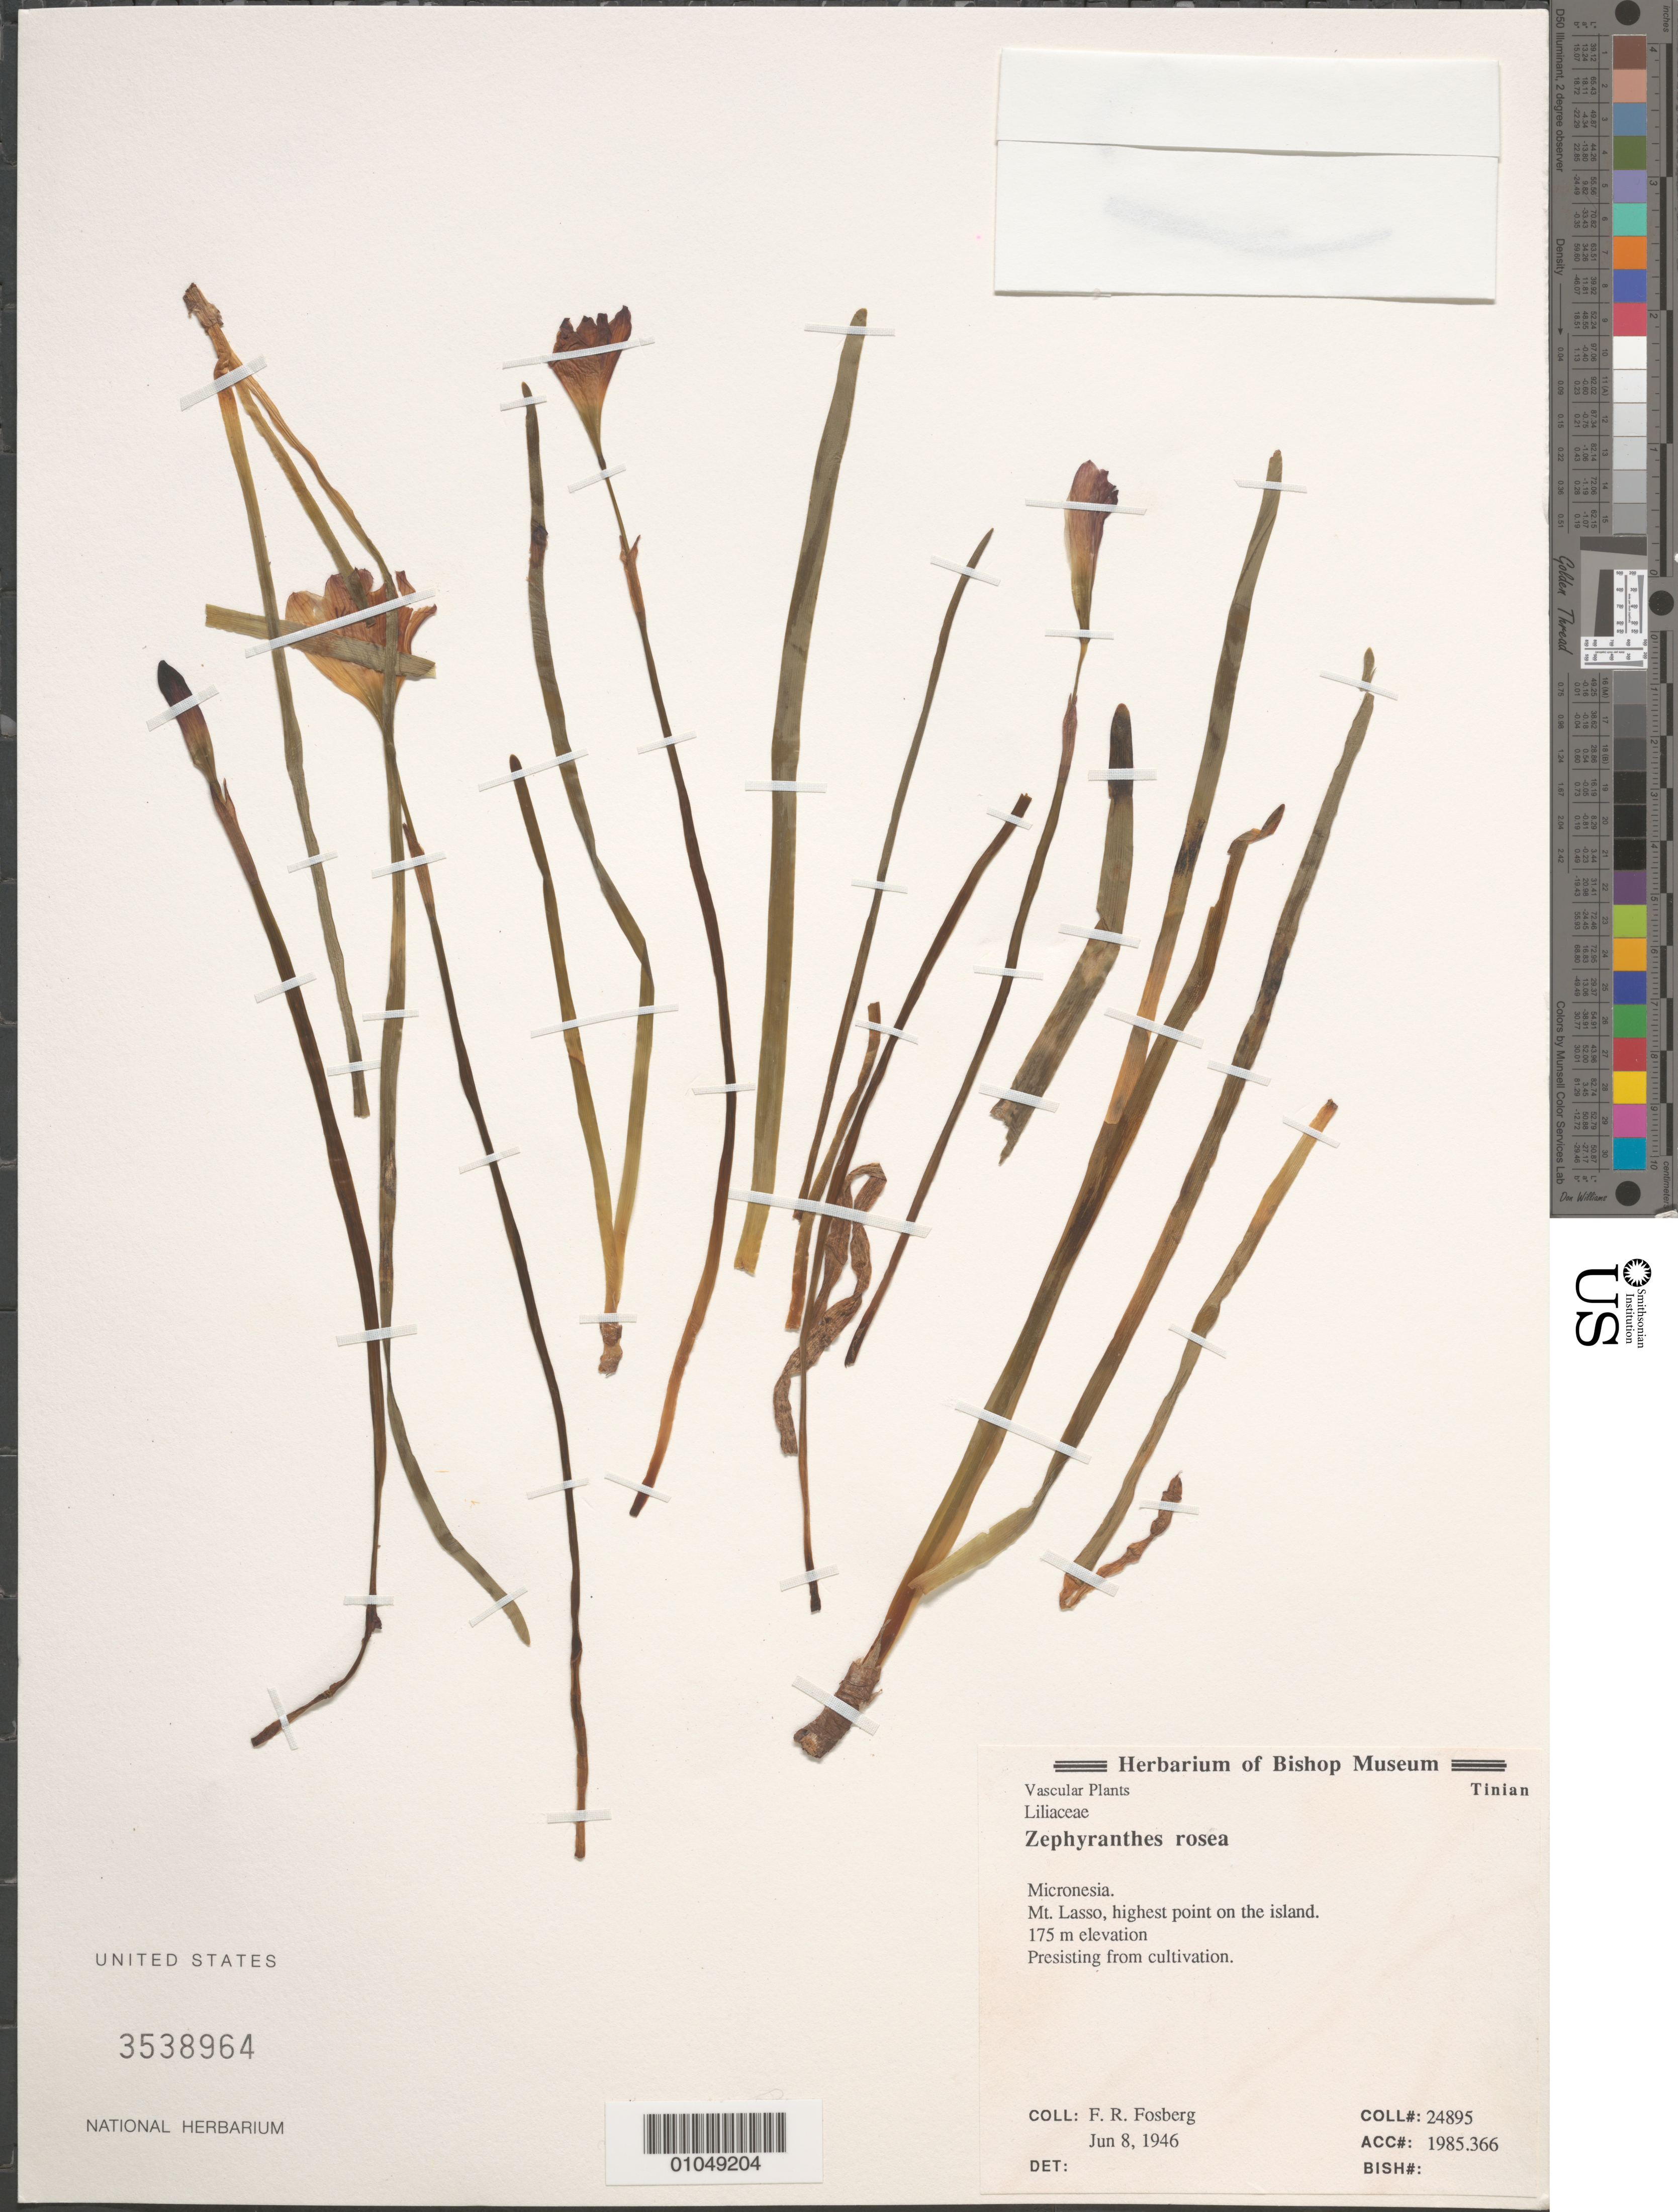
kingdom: Plantae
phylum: Tracheophyta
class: Liliopsida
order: Asparagales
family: Amaryllidaceae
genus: Zephyranthes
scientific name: Zephyranthes rosea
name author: Lindl.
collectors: F. R. Fosberg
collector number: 24895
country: Northern Mariana Islands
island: Tinian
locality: Tinian, Mt. Lasso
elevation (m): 53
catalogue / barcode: US 3538964